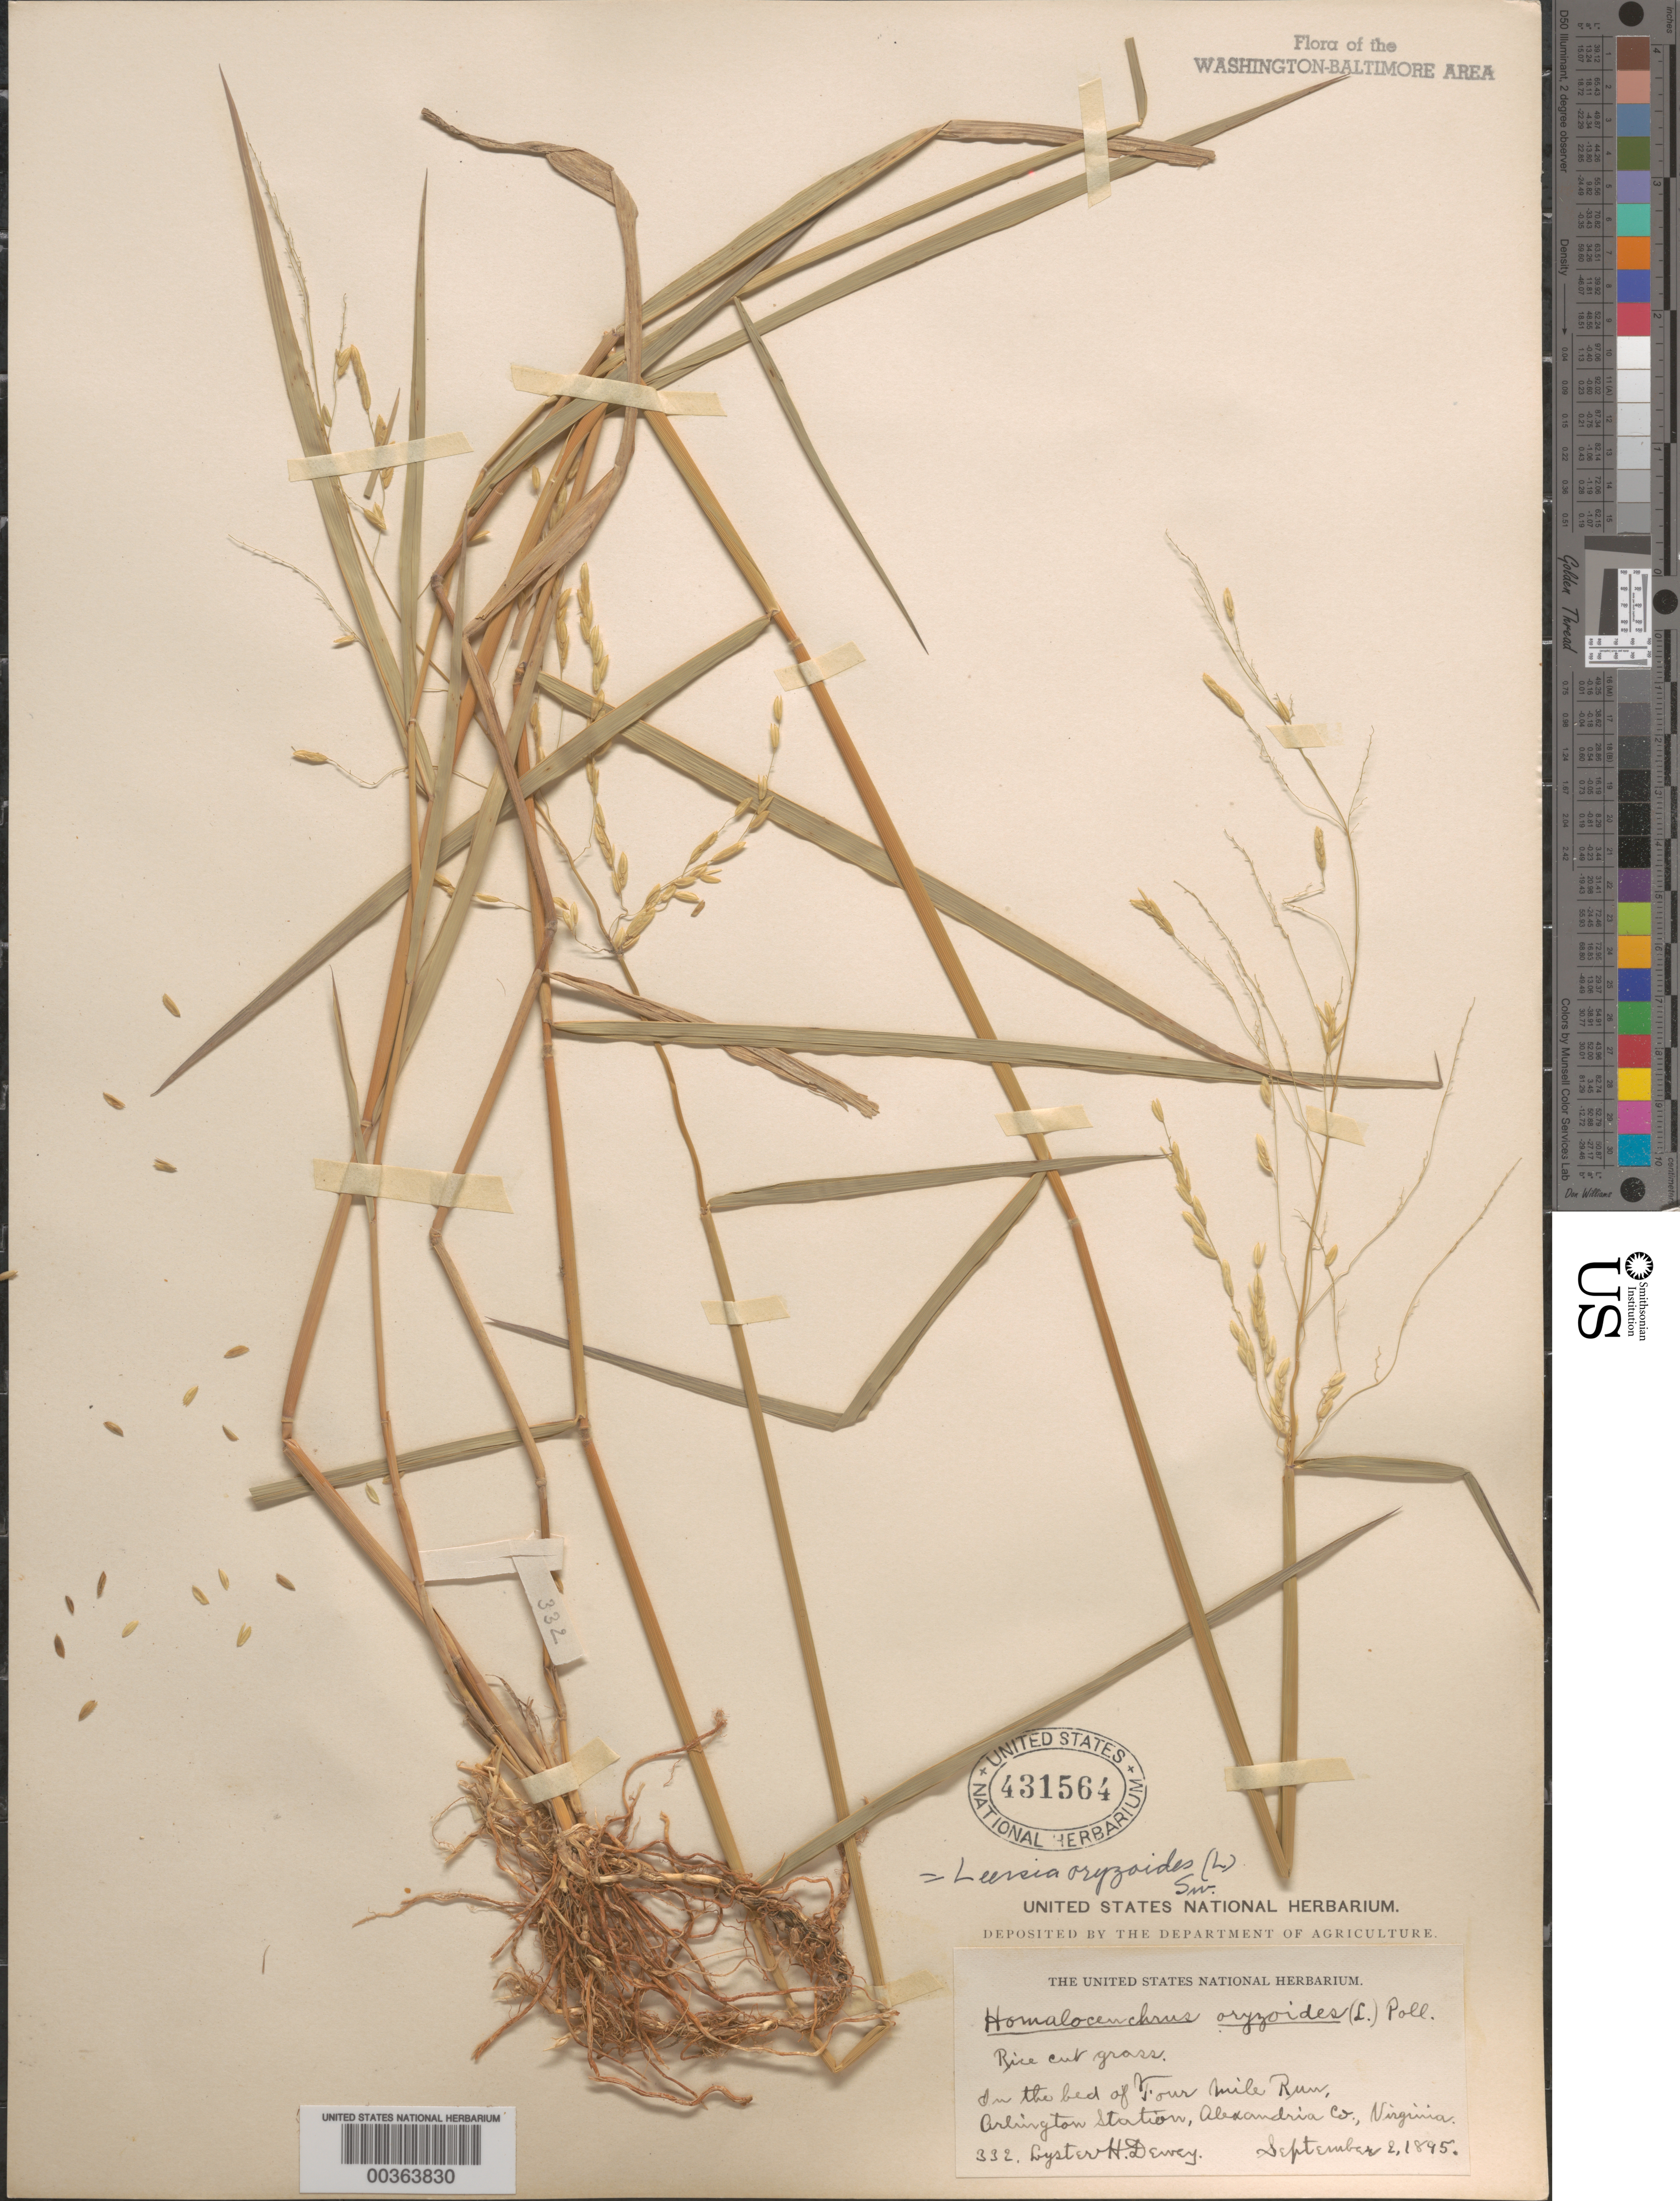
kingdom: Plantae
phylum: Tracheophyta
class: Liliopsida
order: Poales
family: Poaceae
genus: Leersia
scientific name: Leersia oryzoides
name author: (L.) Sw.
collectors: L. H. Dewey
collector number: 332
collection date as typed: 02 Sep 1895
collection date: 1895-09-02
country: United States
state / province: Virginia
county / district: Arlington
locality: Four Mile Run, Arlington Station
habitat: In run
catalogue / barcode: US 431564